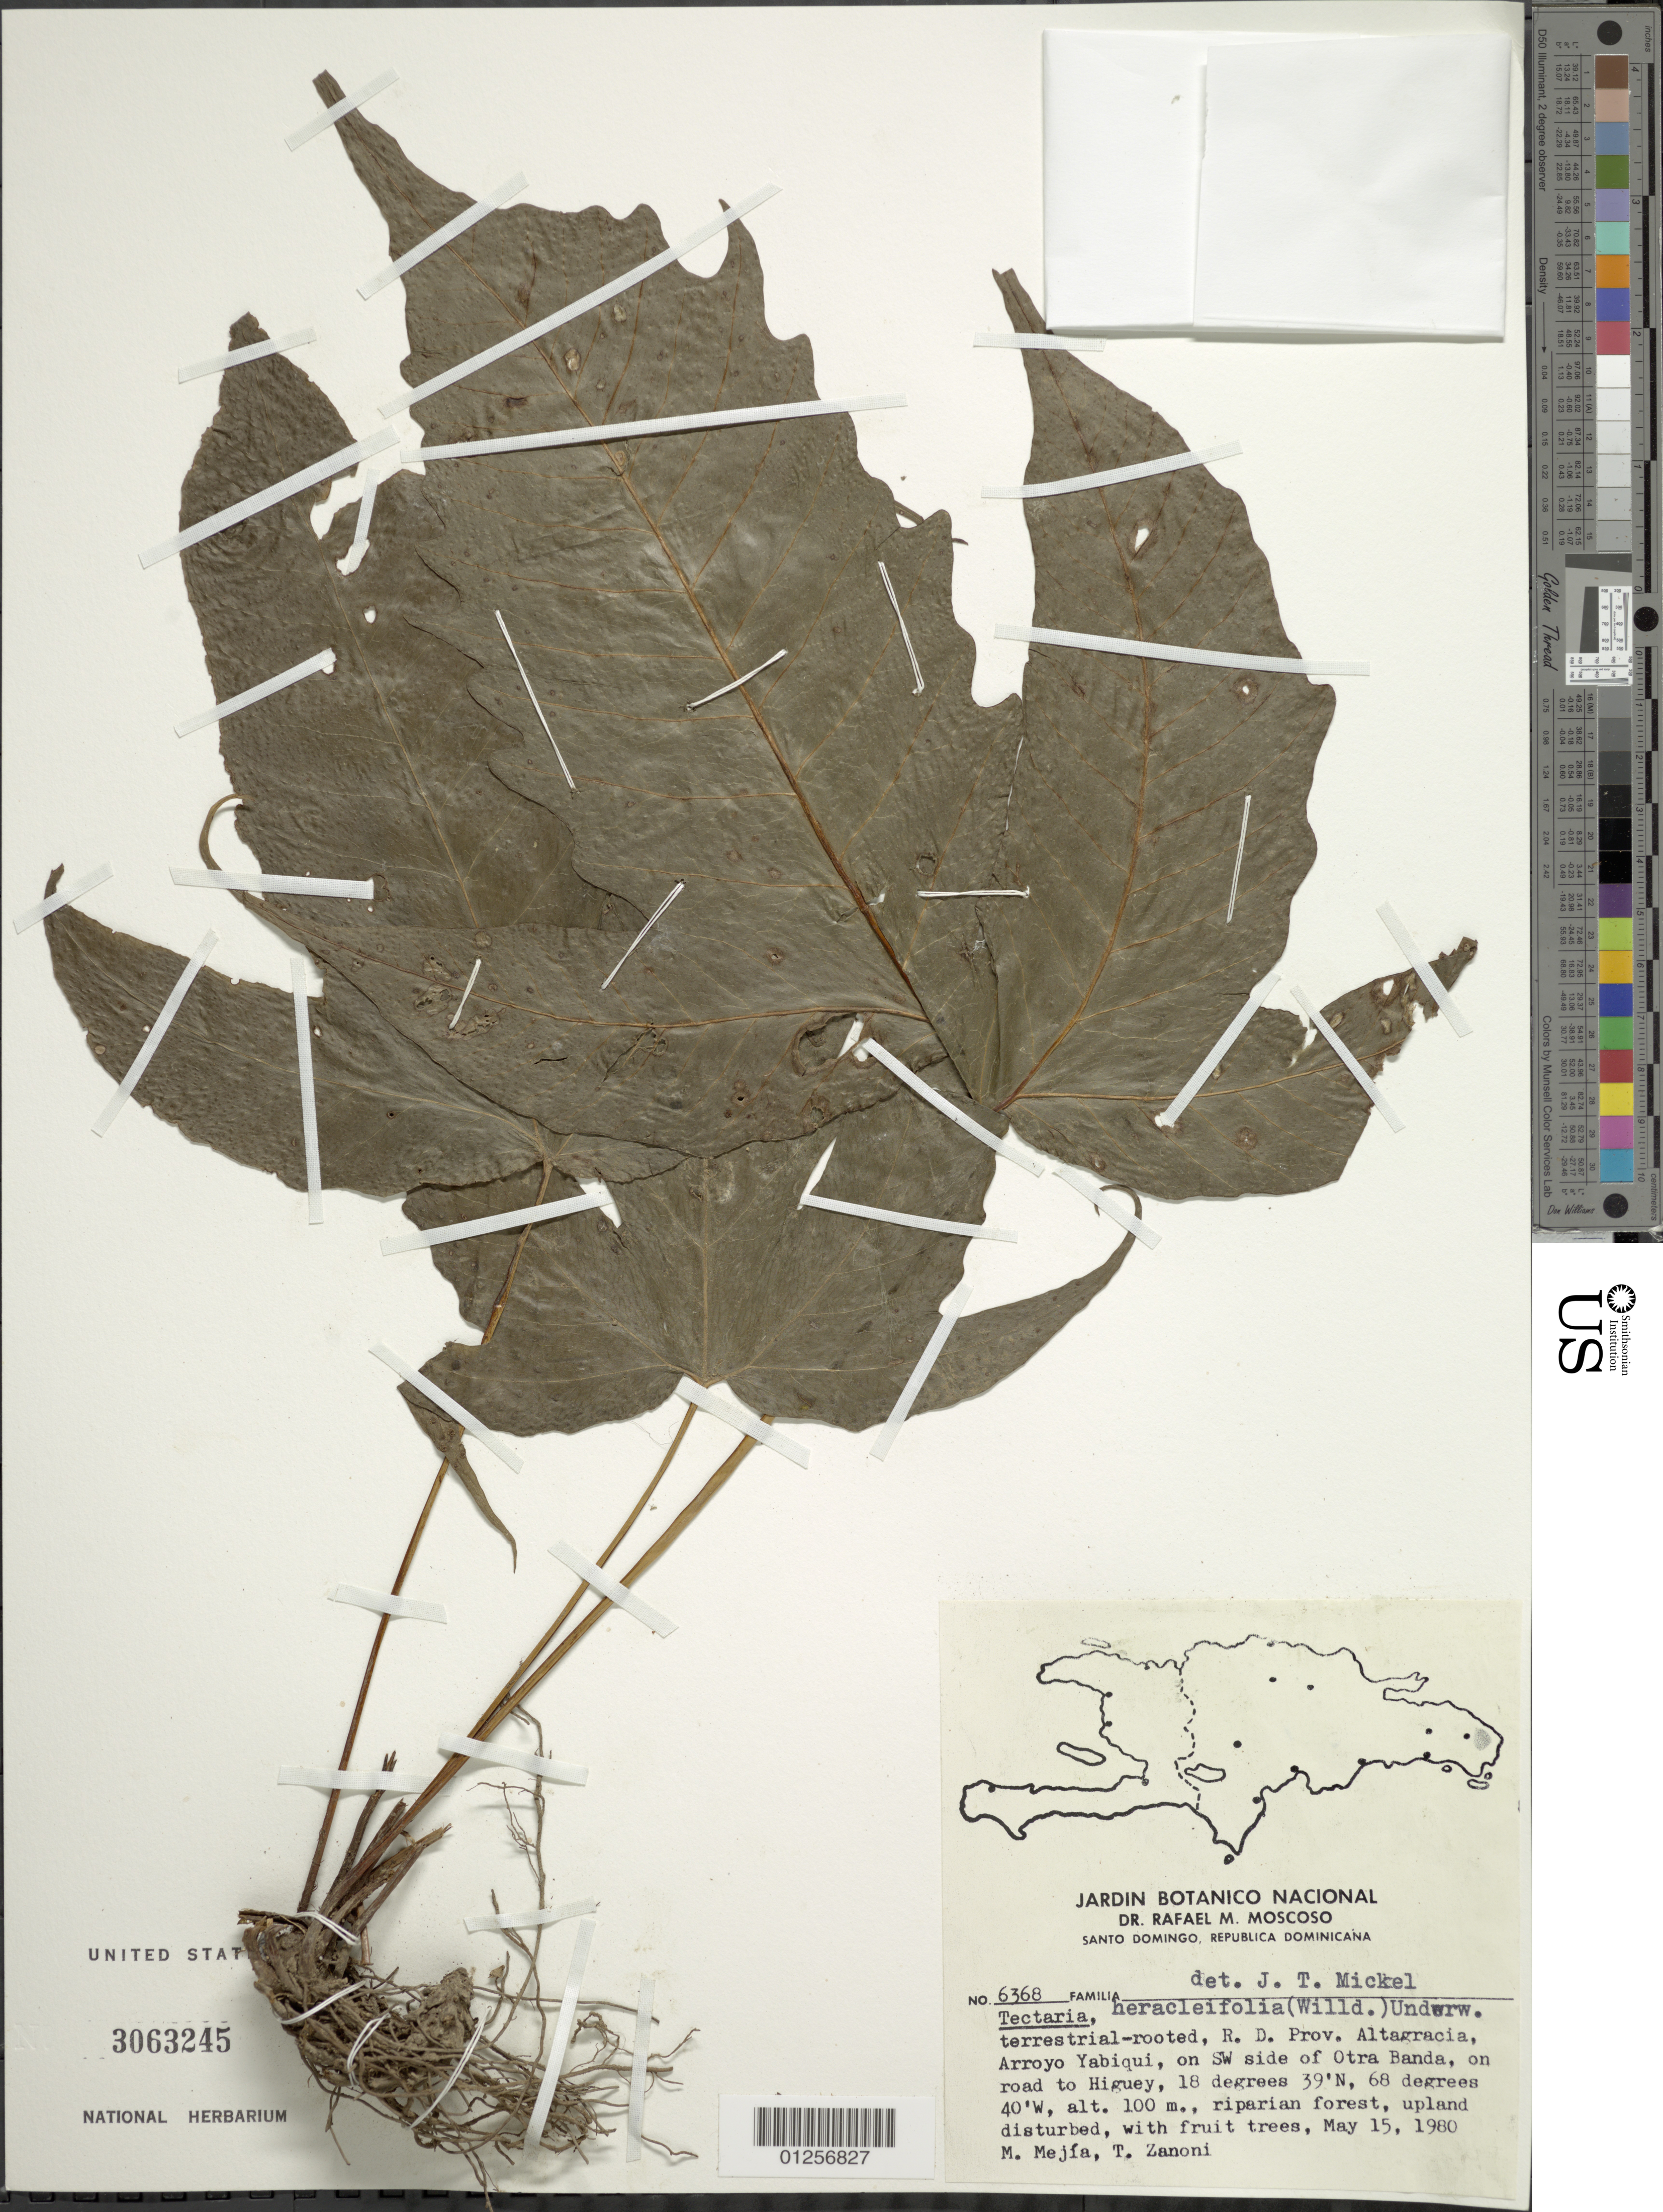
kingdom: Plantae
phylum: Tracheophyta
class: Polypodiopsida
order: Polypodiales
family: Tectariaceae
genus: Tectaria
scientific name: Tectaria heracleifolia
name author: (Willd.) Underw.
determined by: Mickel, J. T., (NY), New York Botanical Garden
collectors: M. Mejia & T. A. Zanoni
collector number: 6368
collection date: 1980-05-15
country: Dominican Republic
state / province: La Altagracía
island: Hispaniola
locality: Arroyo Yabiqui, on SW side of Otra Banda, on road to Higuey.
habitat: Riparian forest, upland disturbed, with fruit trees.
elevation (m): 100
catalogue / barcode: US 3063245